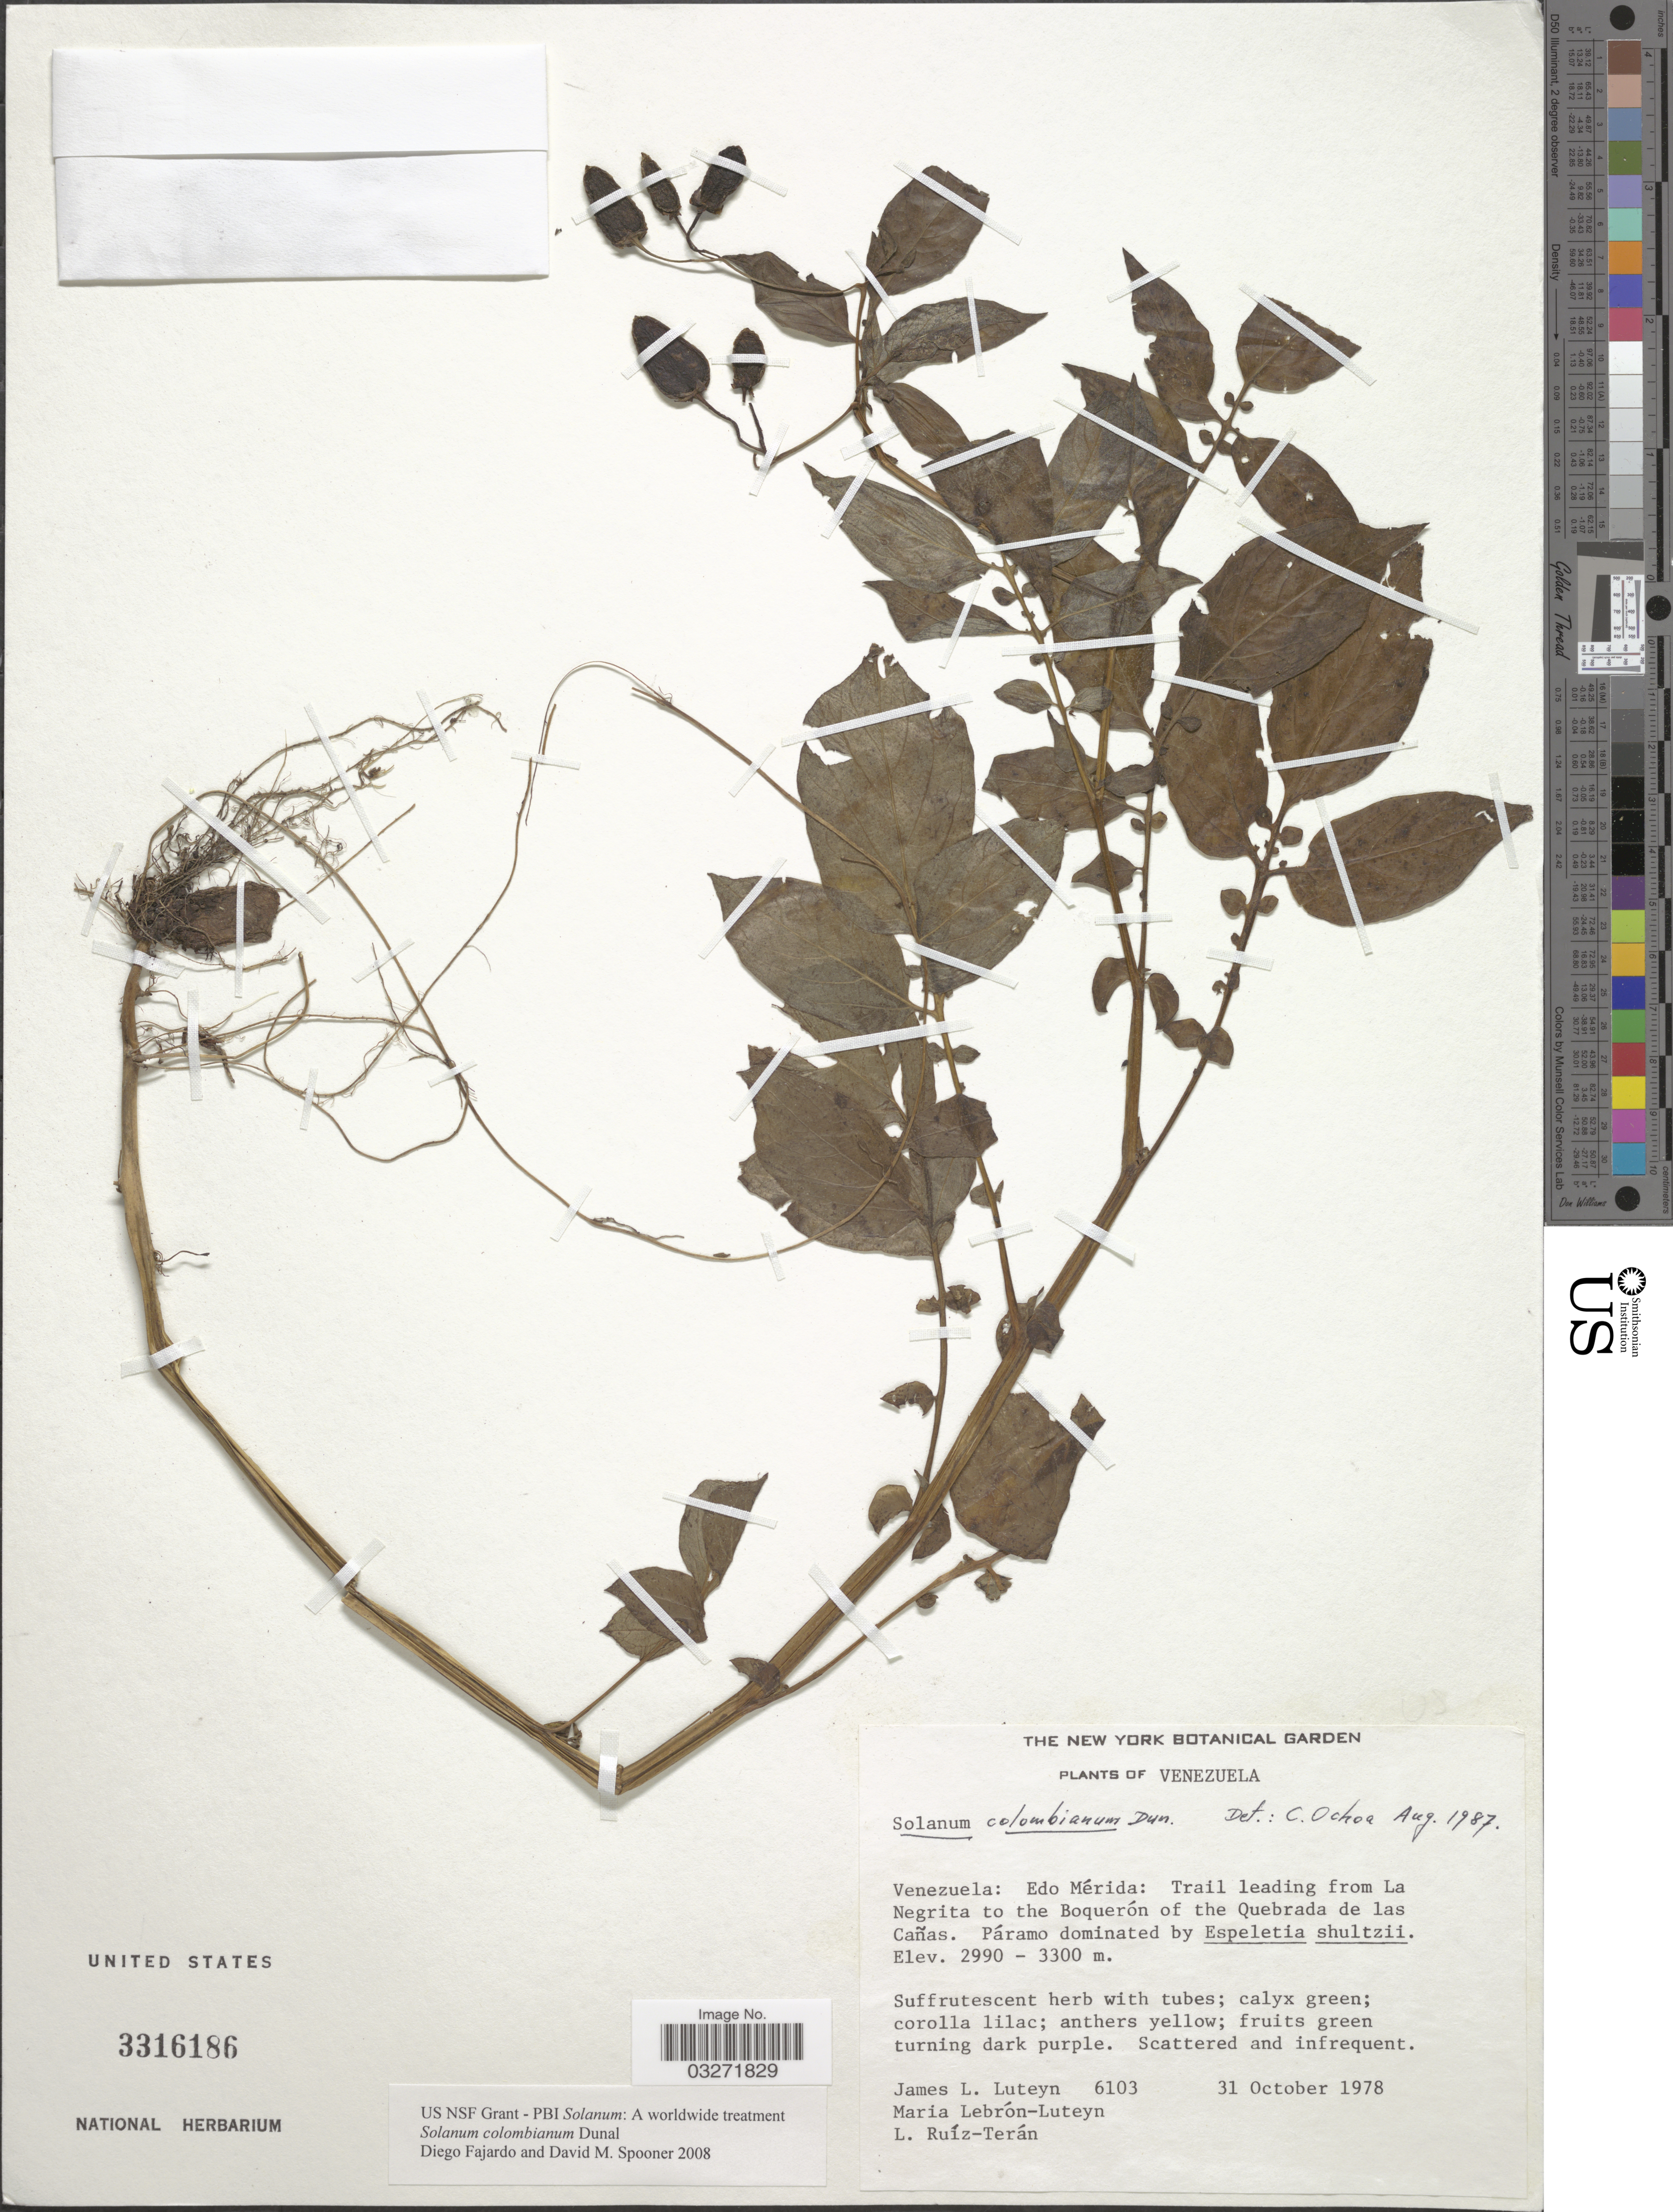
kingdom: Plantae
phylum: Tracheophyta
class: Magnoliopsida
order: Solanales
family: Solanaceae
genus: Solanum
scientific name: Solanum colombianum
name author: Dunal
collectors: J. Luteyn, M. L. Lebrón-Luteyn & L. E. Ruíz-Terán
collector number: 6103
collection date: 1978-10-31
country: Venezuela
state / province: Mérida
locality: Trail leading from La Negrita to the Boquerón of the Quebrada de las Cañas.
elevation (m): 2990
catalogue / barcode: US 3316186